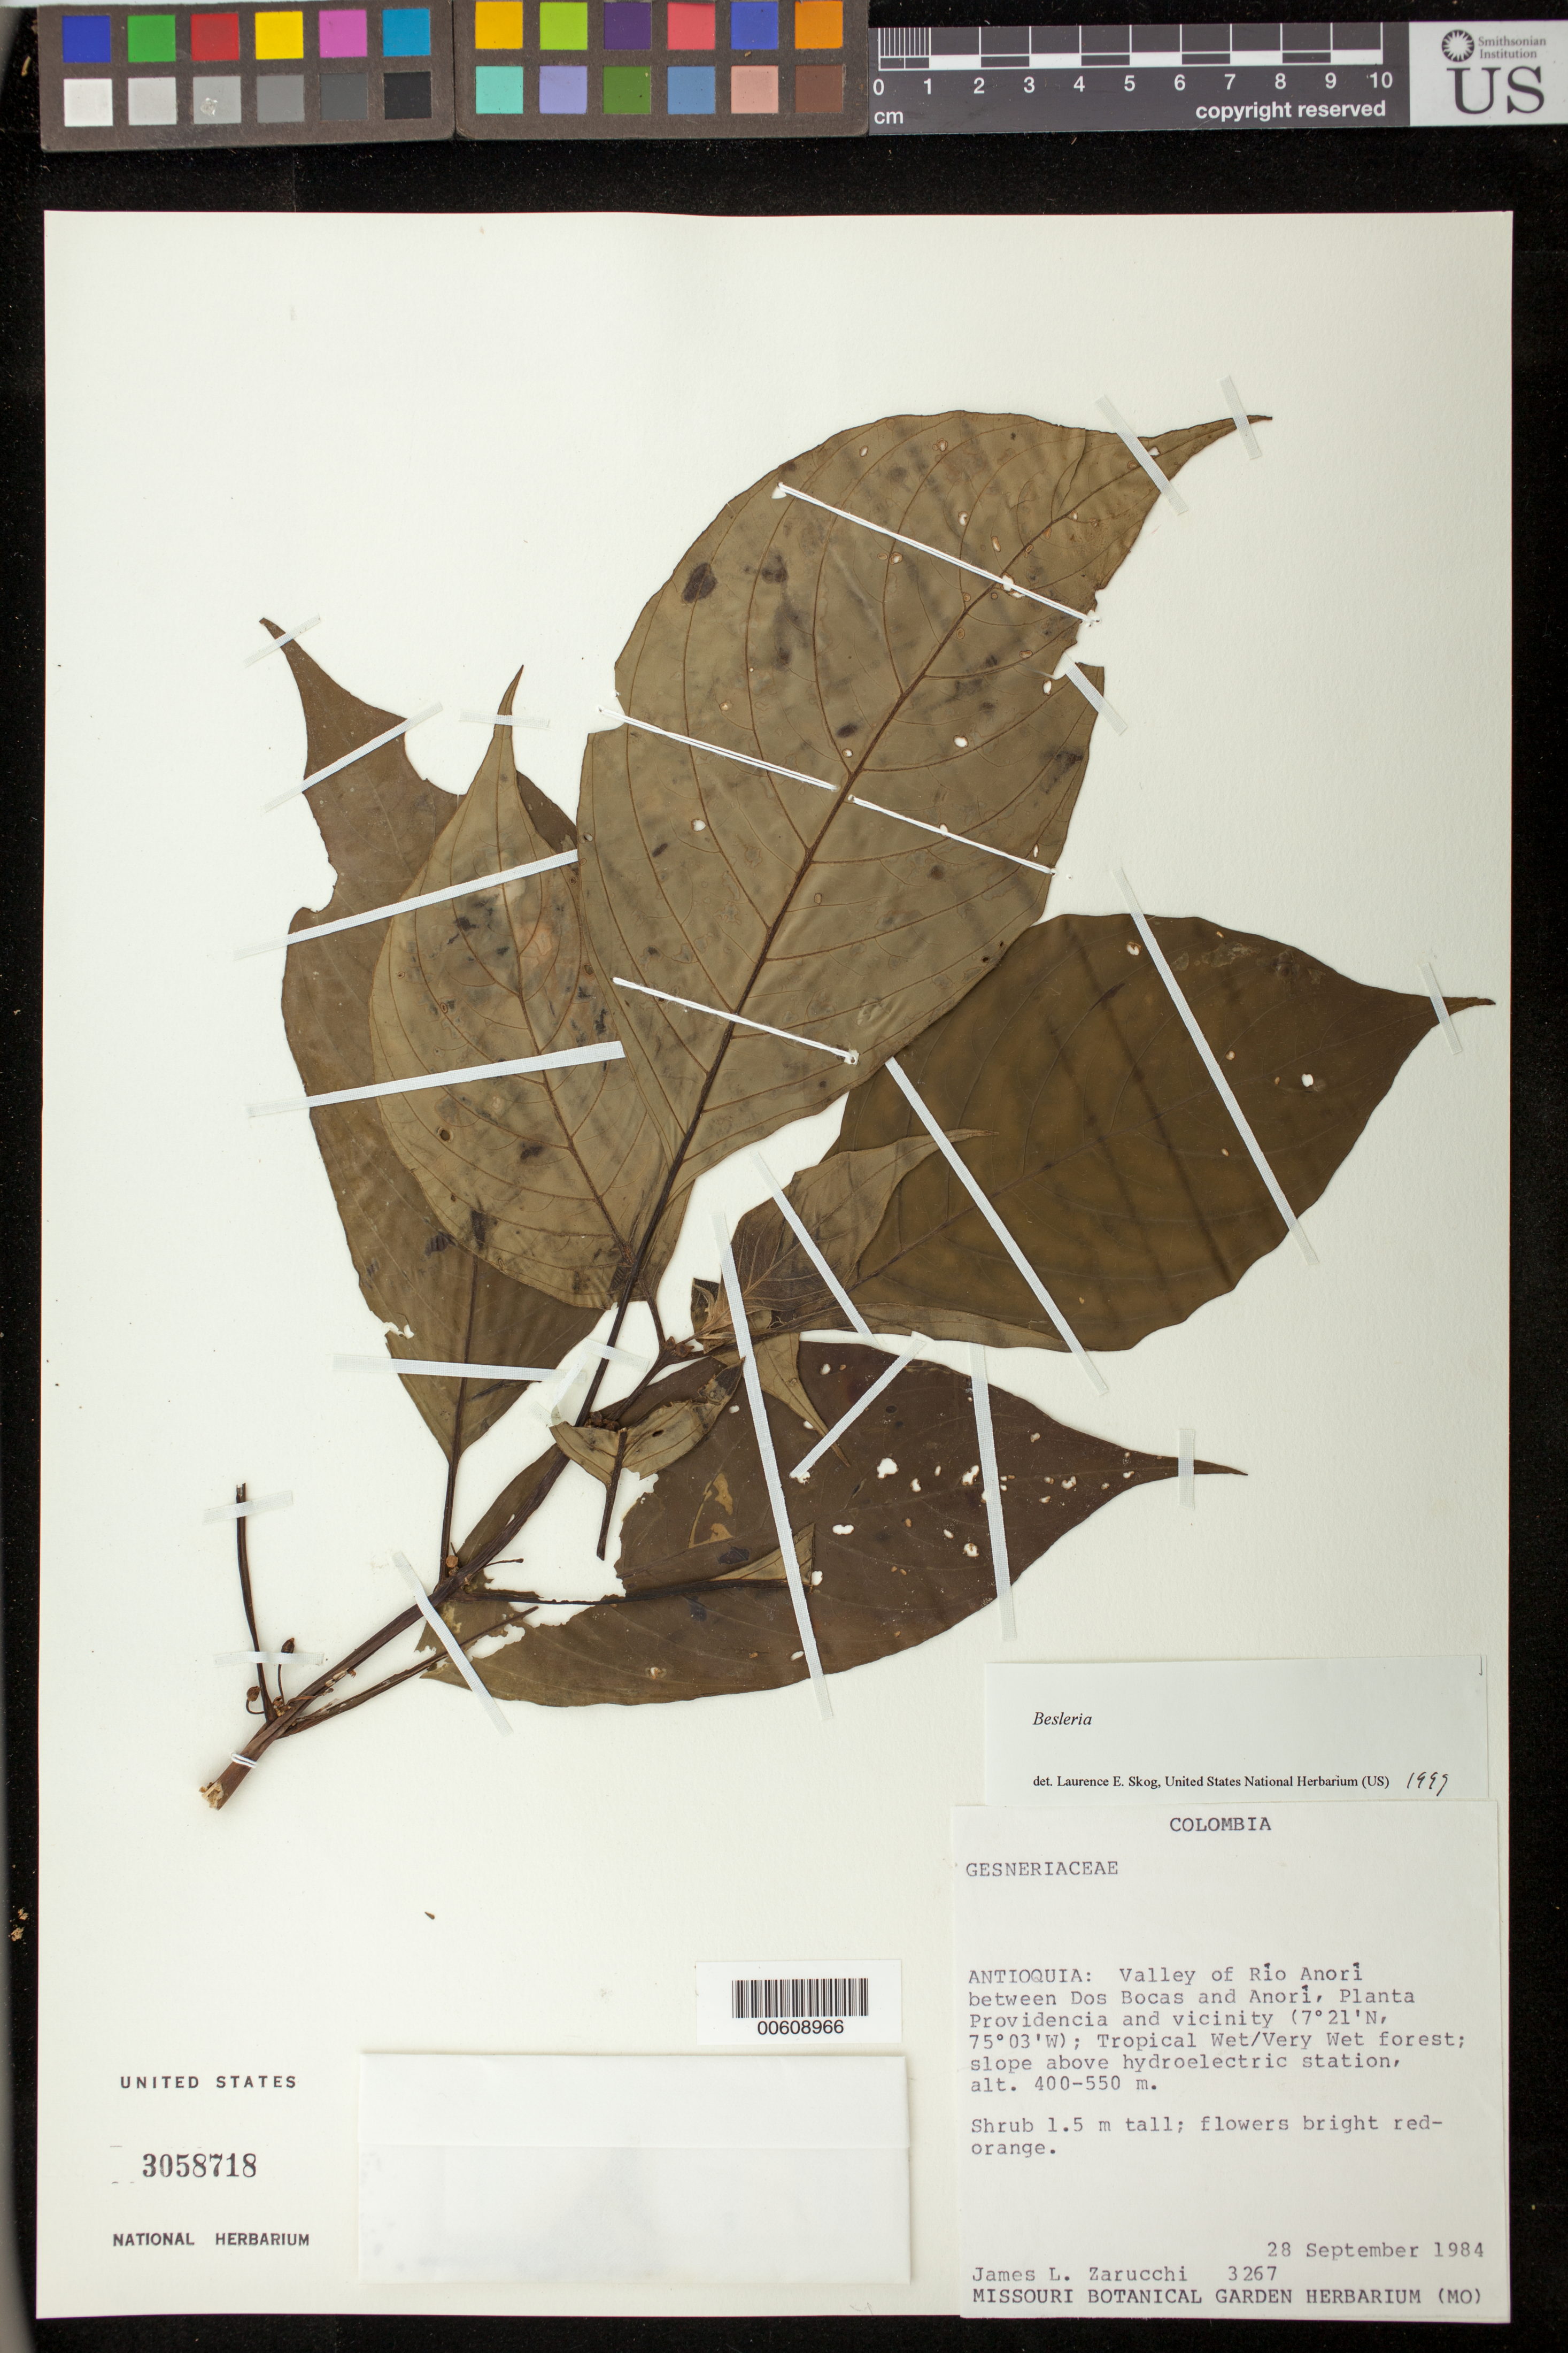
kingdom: Plantae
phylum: Tracheophyta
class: Magnoliopsida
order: Lamiales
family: Gesneriaceae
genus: Besleria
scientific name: Besleria sp.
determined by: Skog, Laurence E.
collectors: J. L. Zarucchi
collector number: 3267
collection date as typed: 28 Sep 1984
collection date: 1984-09-28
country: Colombia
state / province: Antioquia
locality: Valley of Río Anorí between Dos Bocas and Anorí, Planta Providencia and vicinity; slope above hydroelectric station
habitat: Tropical wet/very wet forest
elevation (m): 400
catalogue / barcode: US 3058718